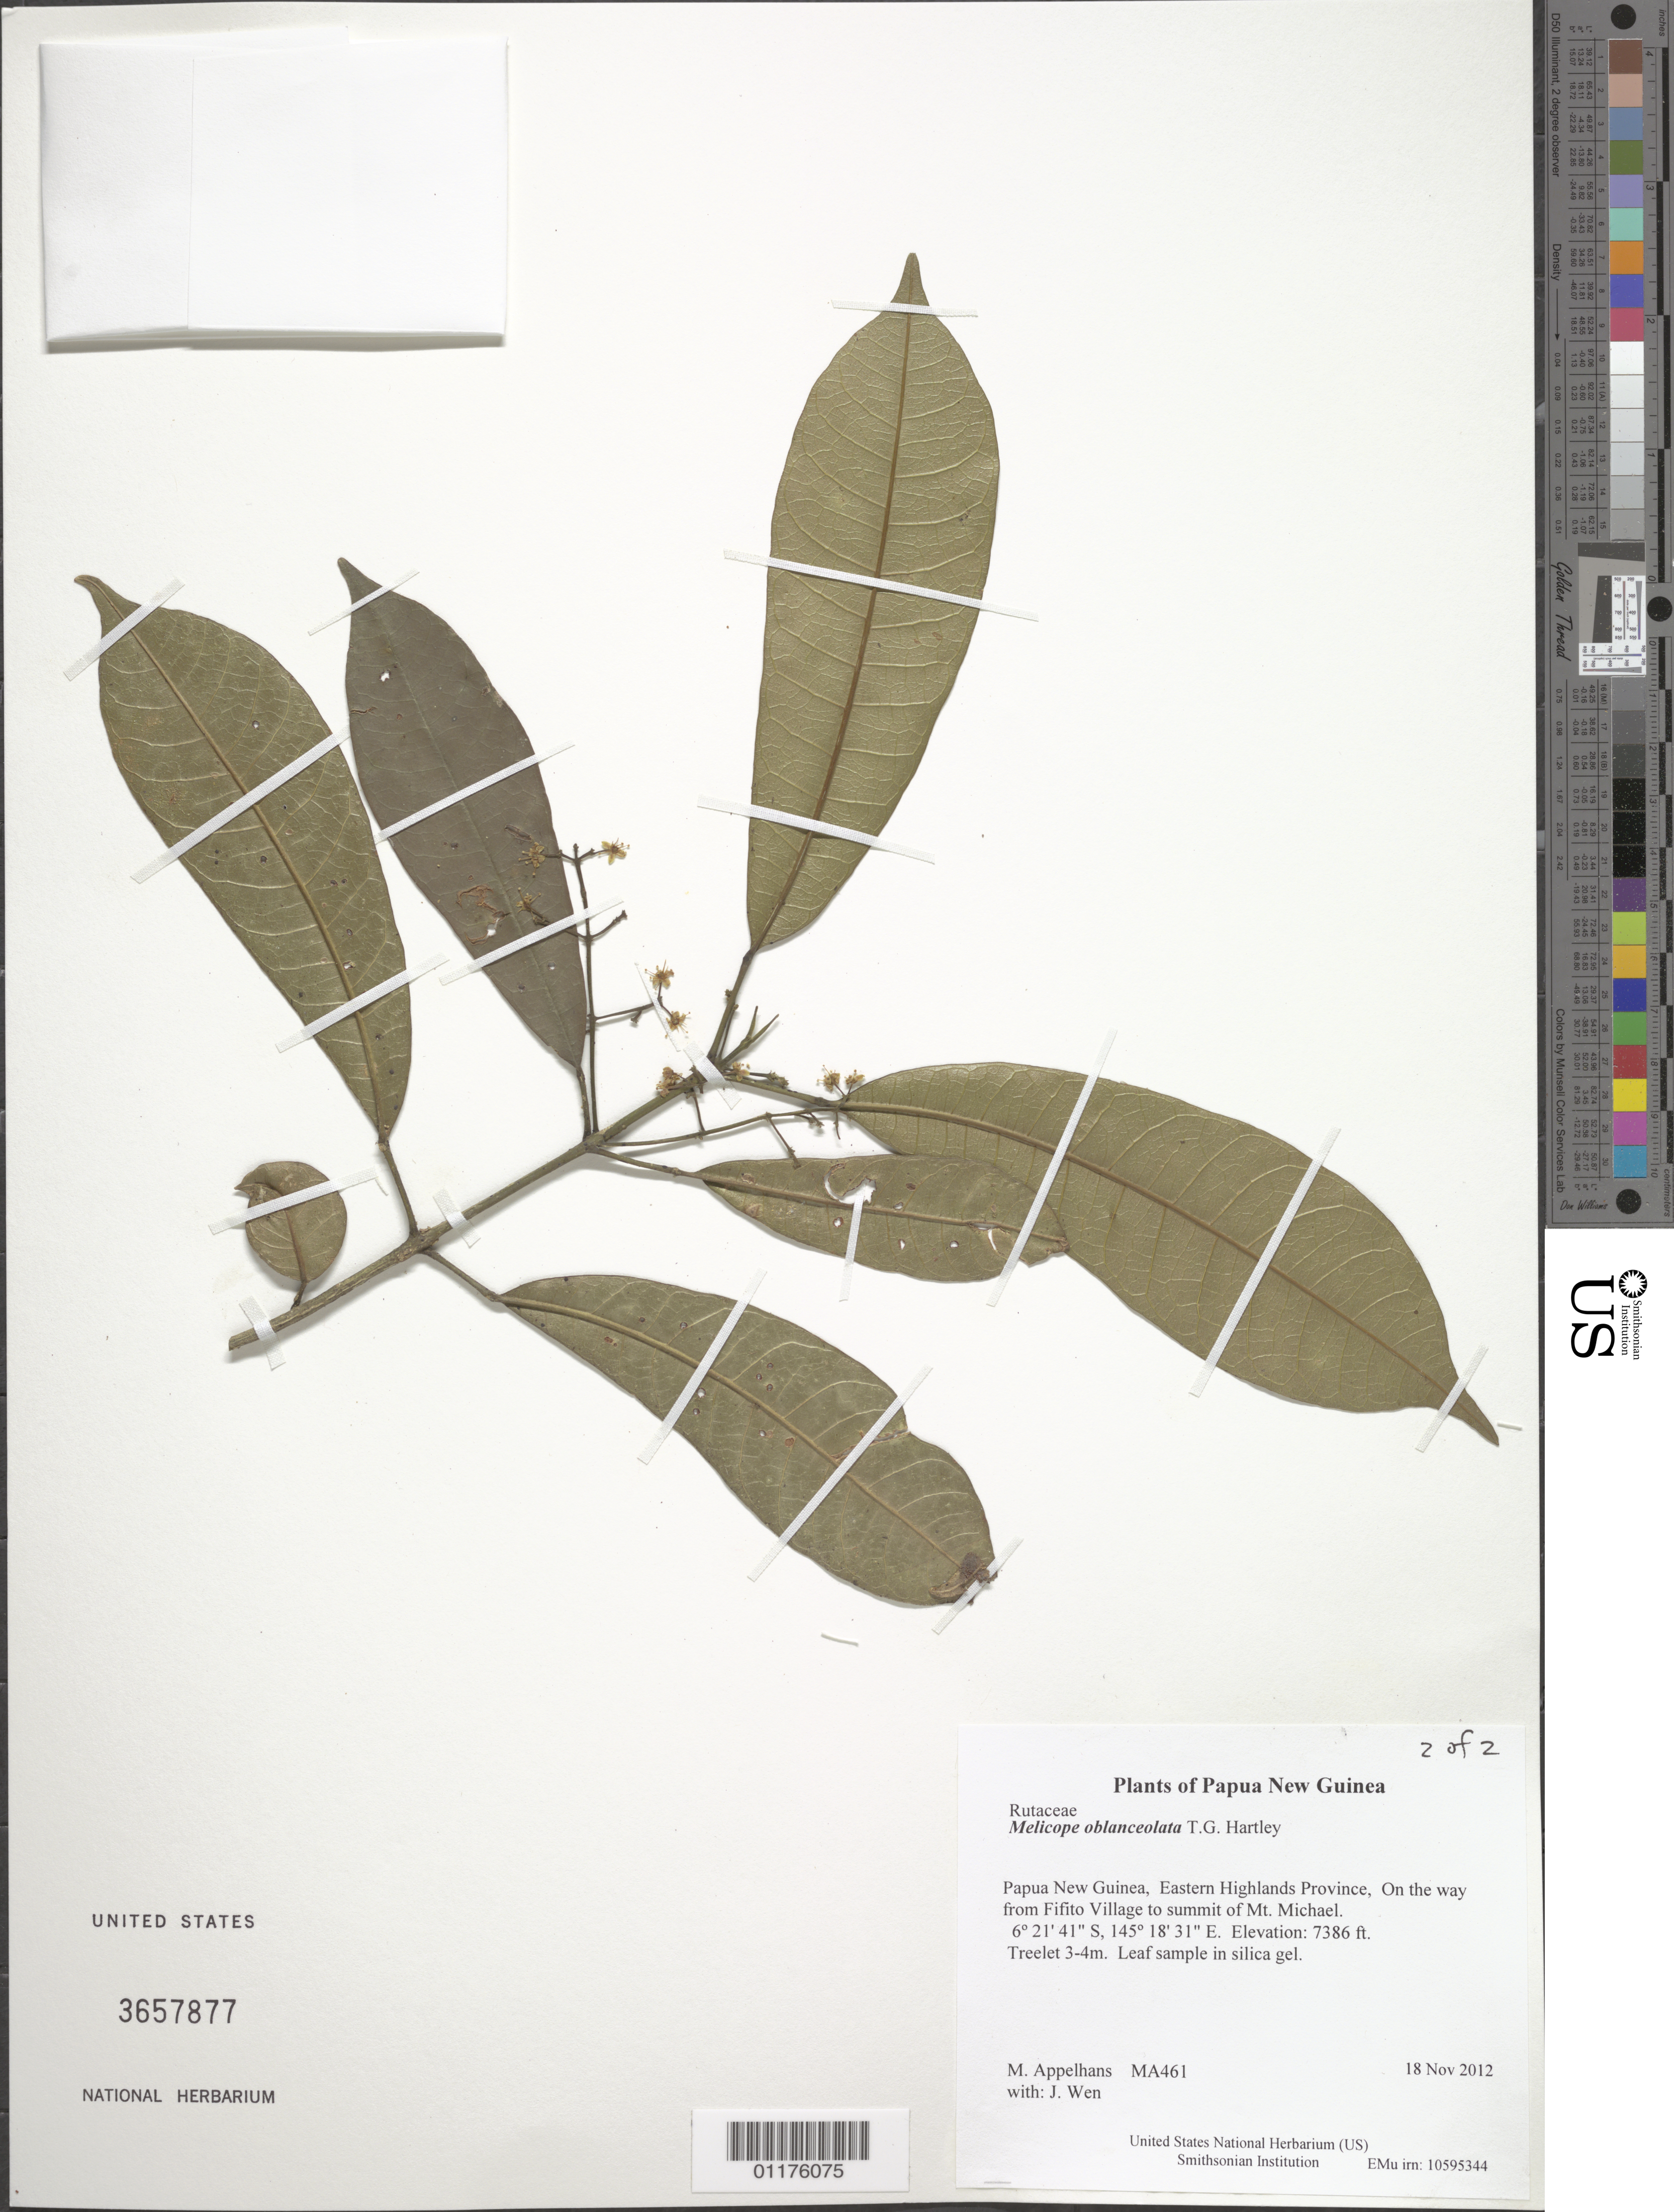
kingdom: Plantae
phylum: Tracheophyta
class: Magnoliopsida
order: Sapindales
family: Rutaceae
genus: Melicope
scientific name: Melicope oblanceolata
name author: T.G. Hartley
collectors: J. Wen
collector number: MA461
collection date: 2012-11-18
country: Papua New Guinea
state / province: Eastern Highlands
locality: On the way from Fifito Village to summit of Mt. Michael.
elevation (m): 2251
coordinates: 06 21.687 S, 145 18.510 E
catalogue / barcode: US 3657877